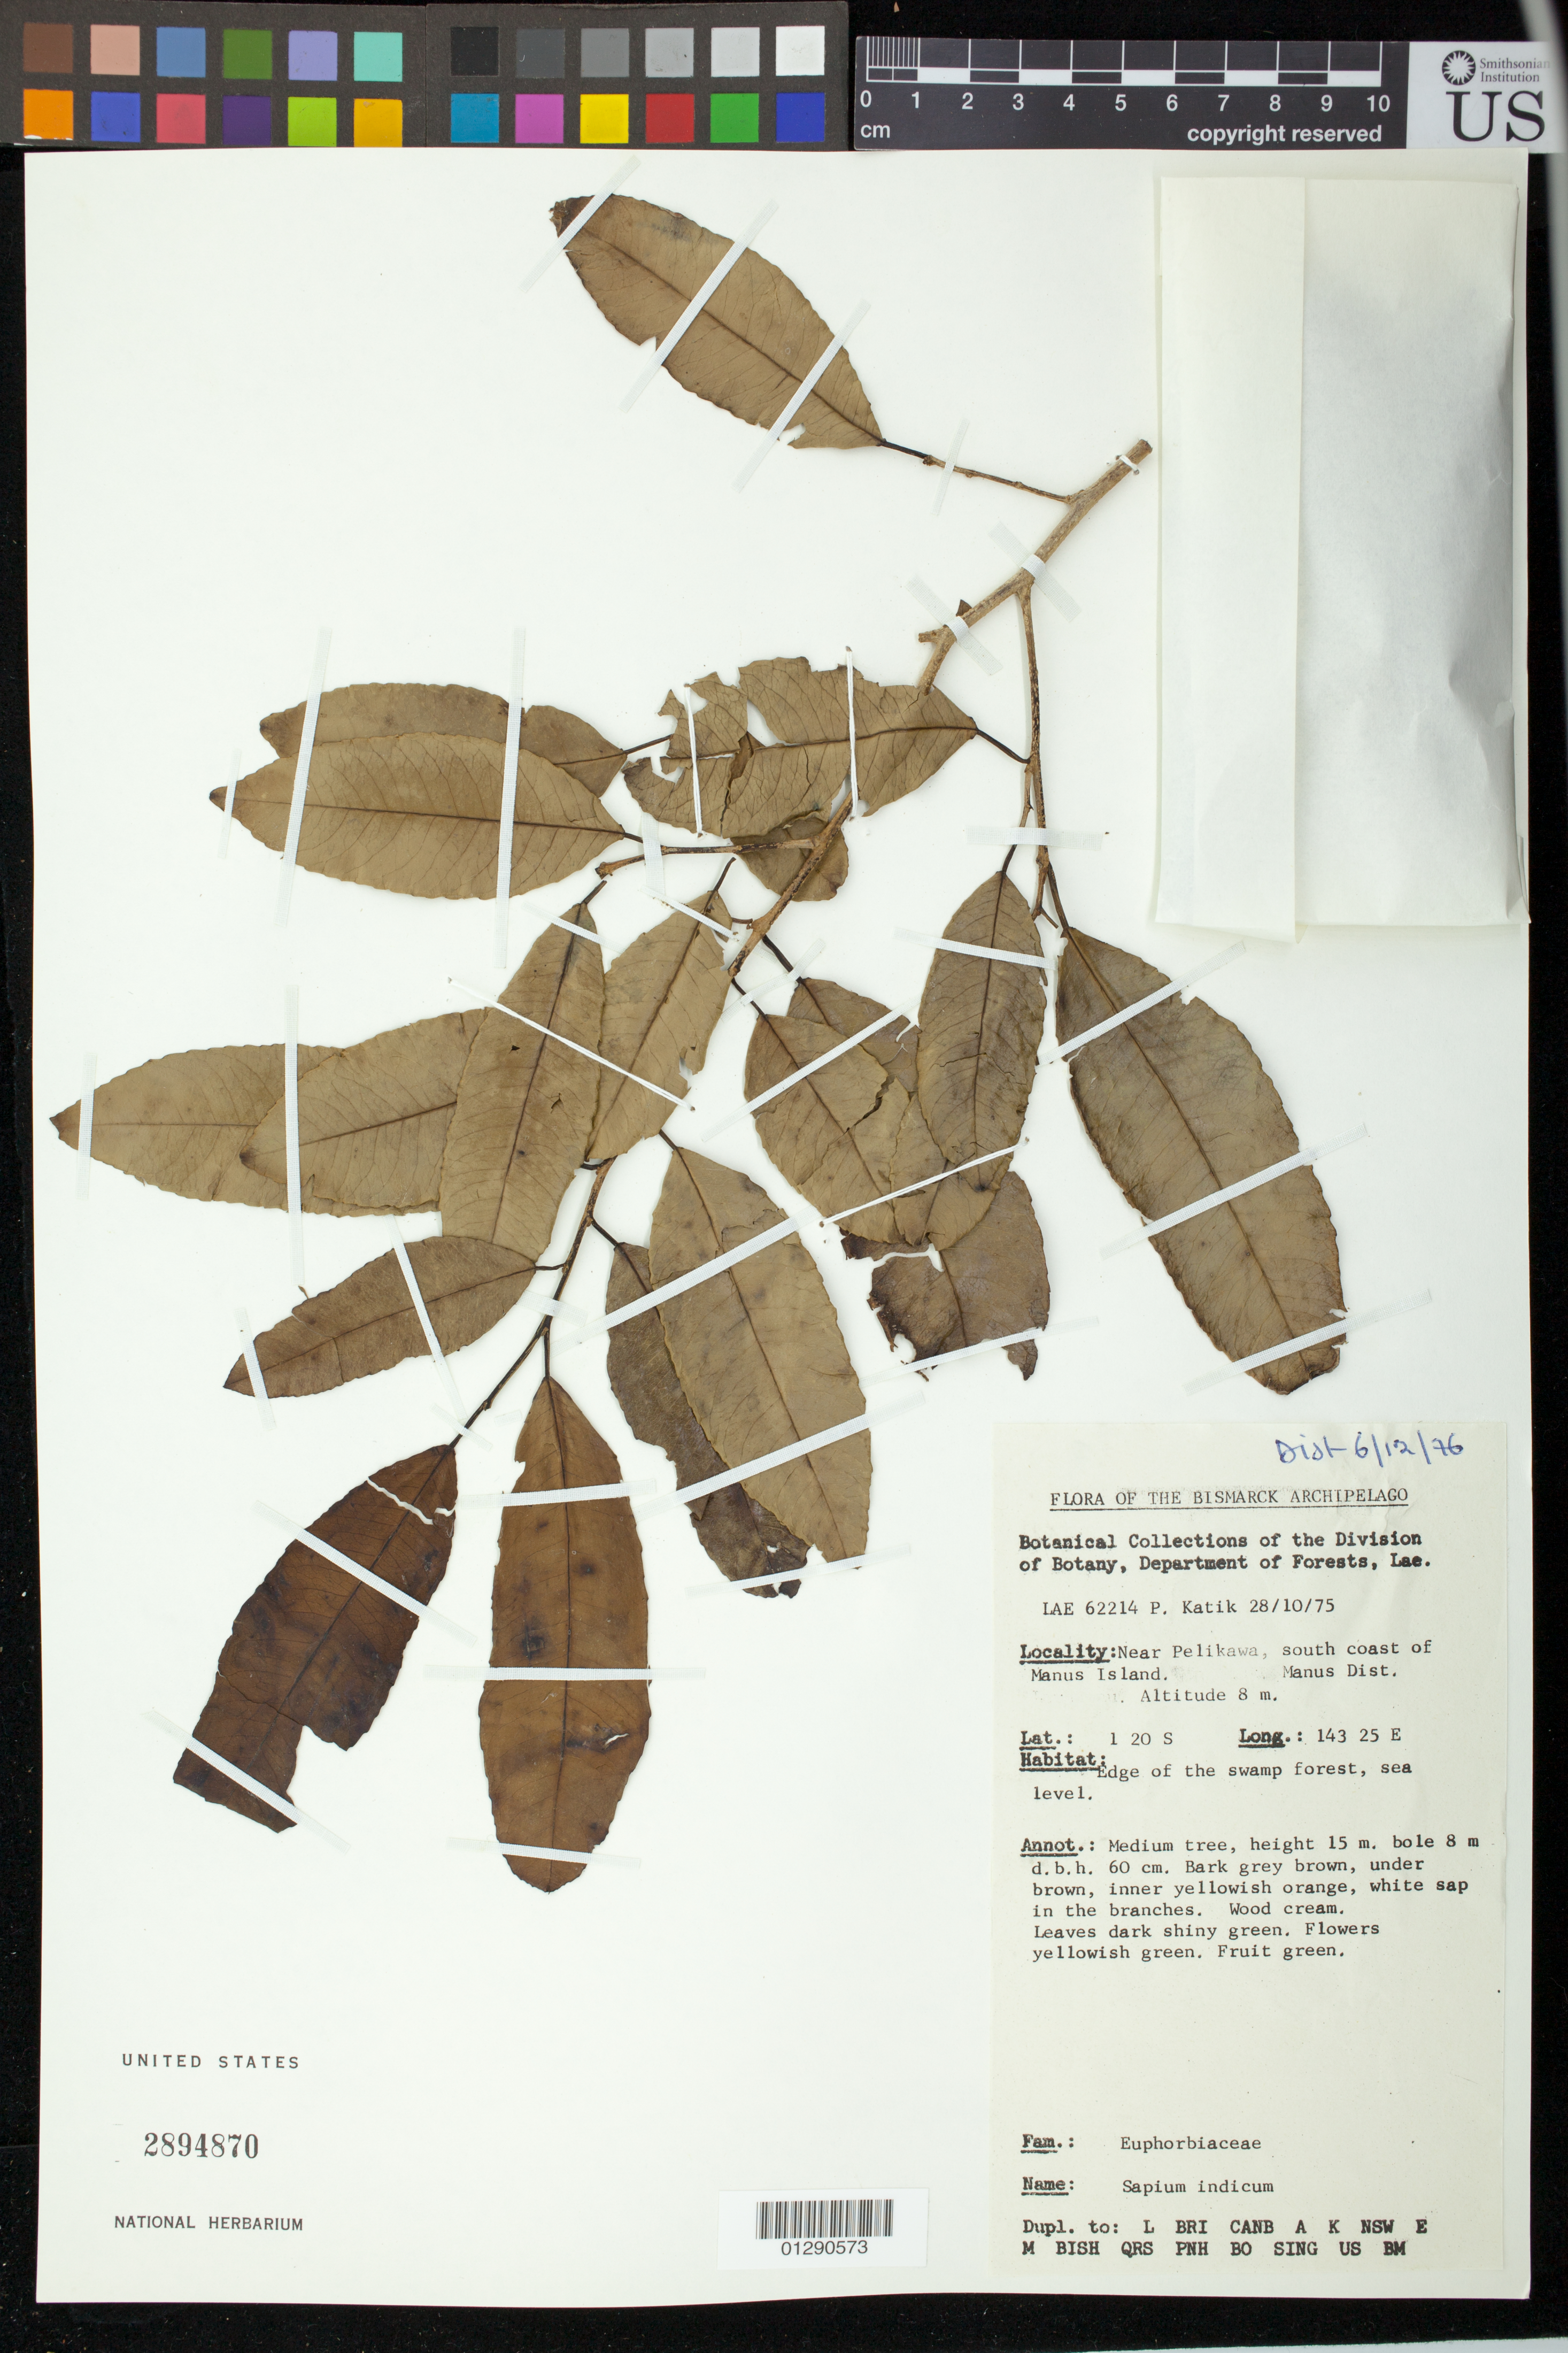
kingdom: Plantae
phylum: Tracheophyta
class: Magnoliopsida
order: Malpighiales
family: Euphorbiaceae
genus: Sapium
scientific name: Sapium indicum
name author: Willd.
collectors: P. Katik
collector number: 62214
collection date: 1975-10-28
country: Papua New Guinea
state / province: Manus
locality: Bismark Archipelago. Near Pelikawa, south coast of Manus Island.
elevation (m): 2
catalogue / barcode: US 2894870